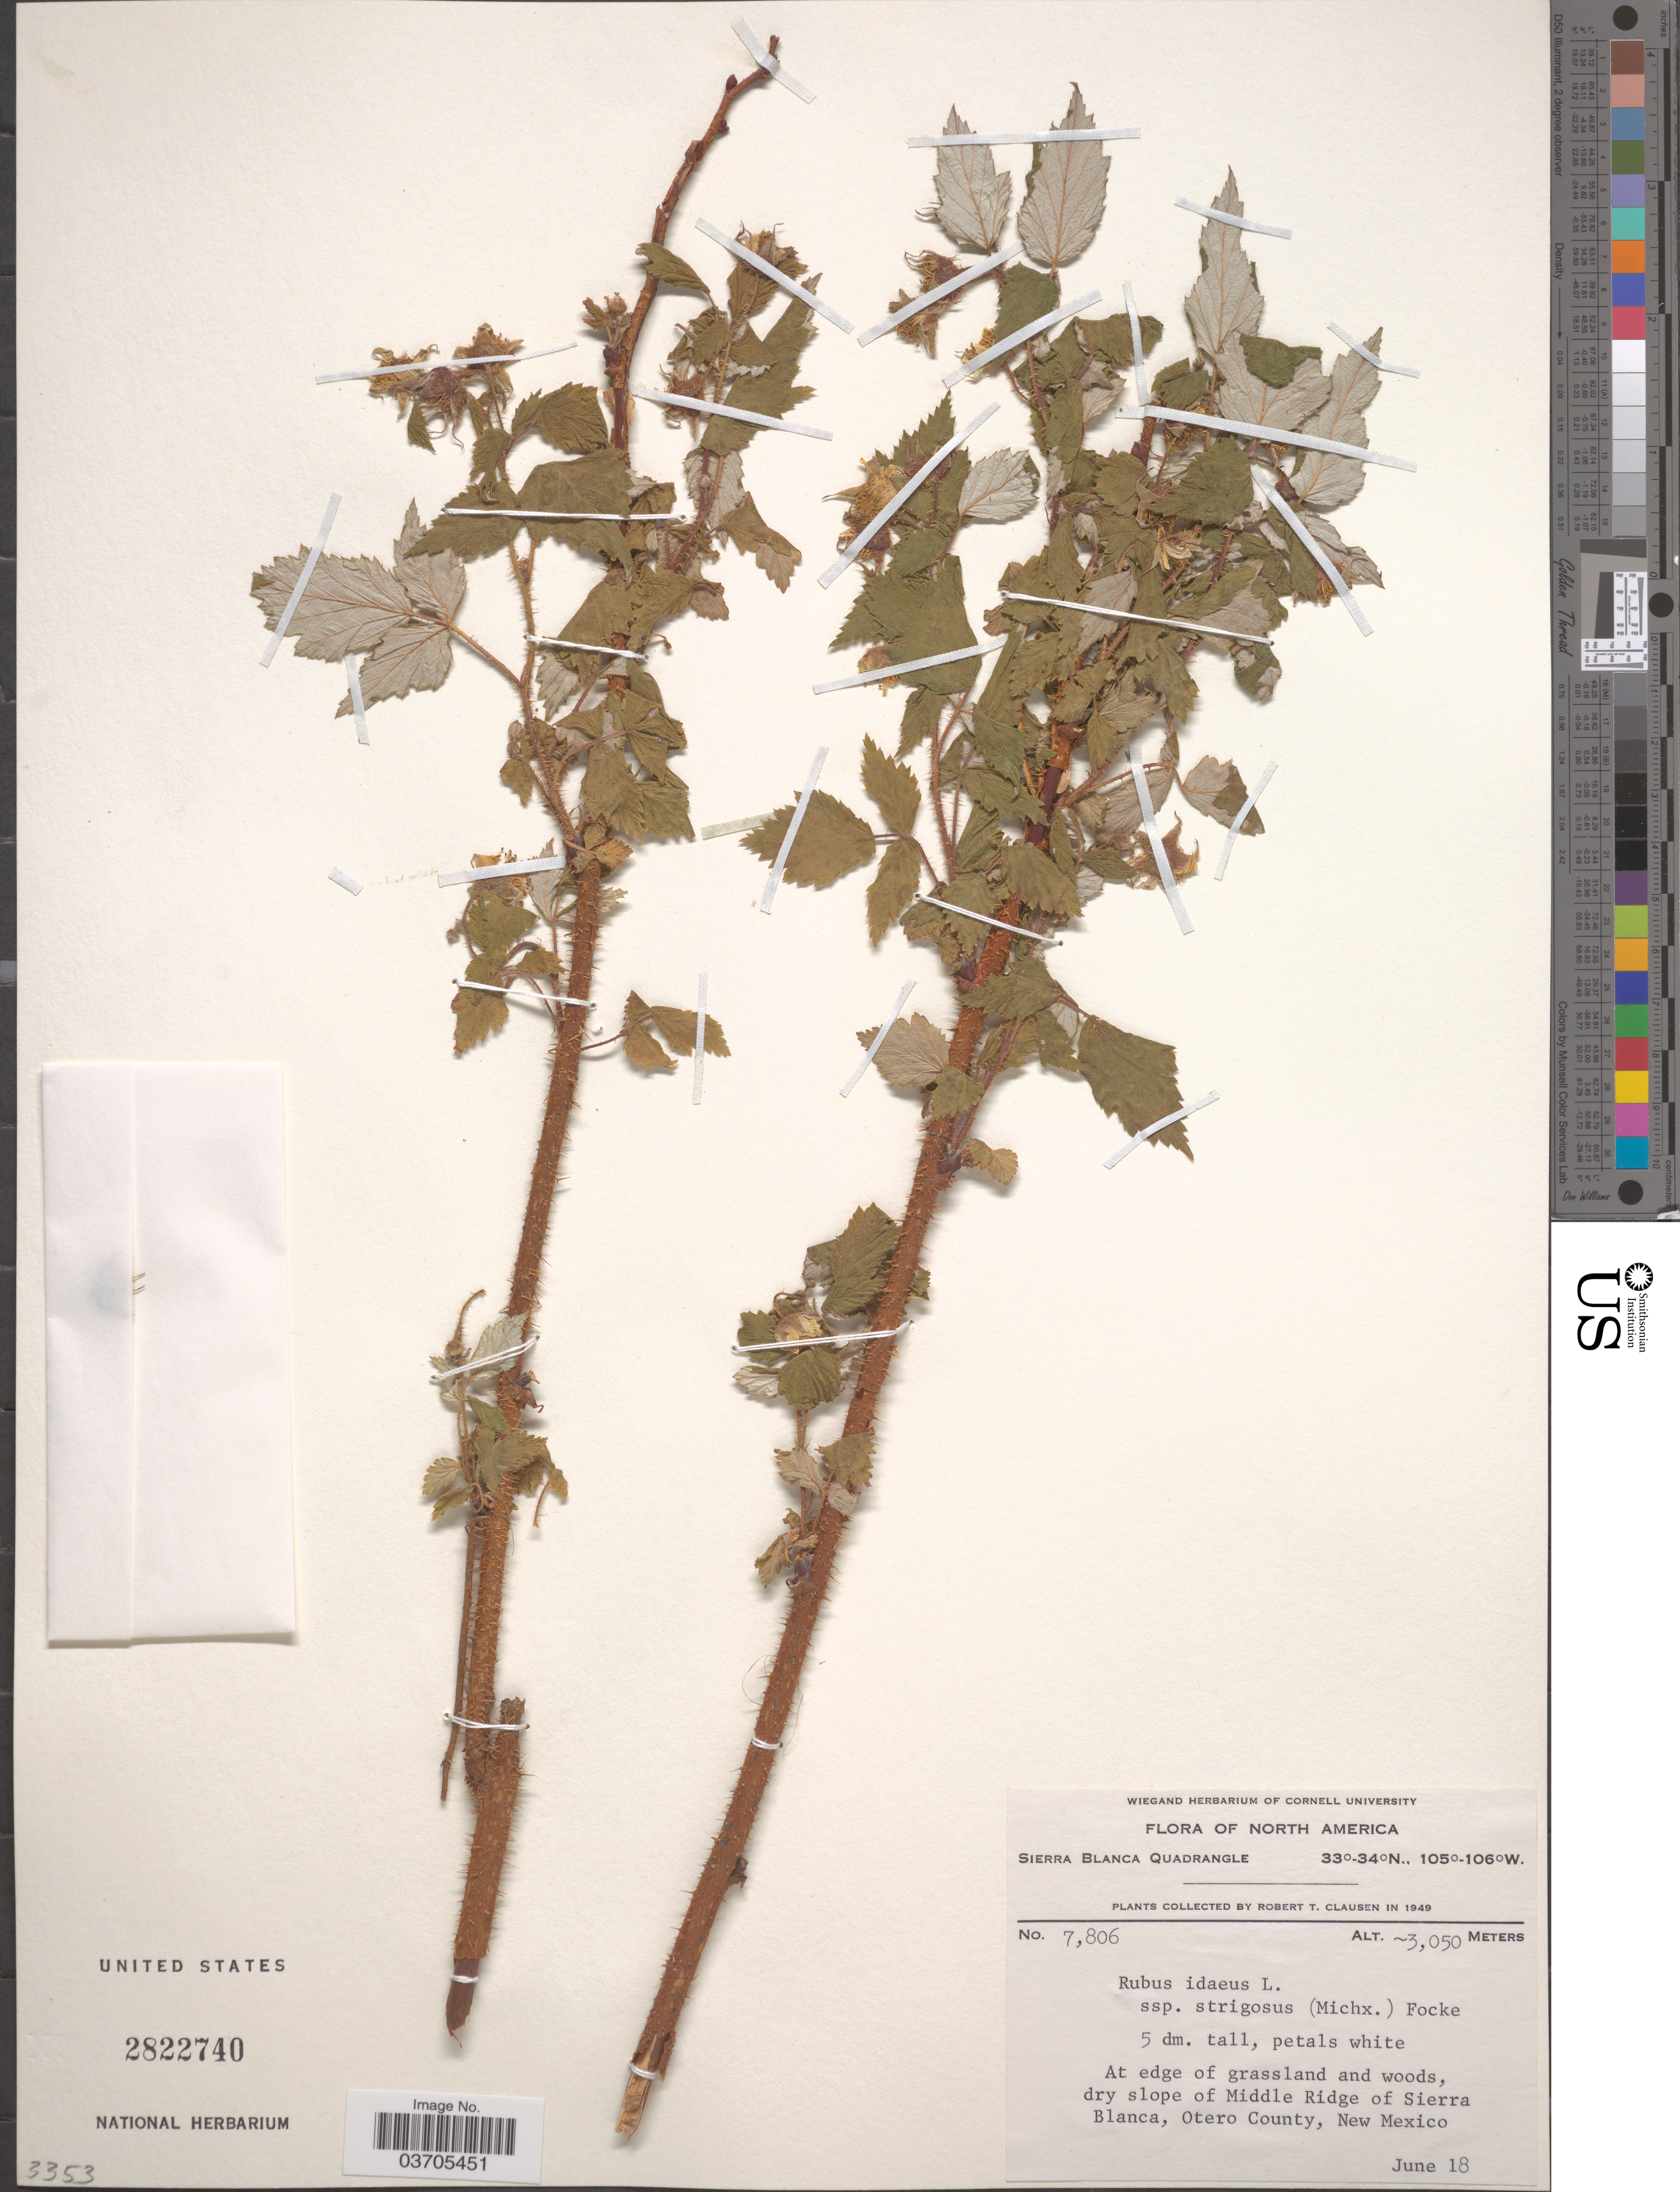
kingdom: Plantae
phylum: Tracheophyta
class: Magnoliopsida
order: Rosales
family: Rosaceae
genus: Rubus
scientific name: Rubus idaeus var. strigosus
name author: (Michx.) Maxim.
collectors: R. T. Clausen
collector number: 7806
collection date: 1949-06-18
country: United States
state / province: New Mexico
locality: Sierra Blanca Quadrangle. At edge of grassland and woods, dry slope of Middle Ridge of Sierra Blanca, Otero County.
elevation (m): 3050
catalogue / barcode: US 2822740